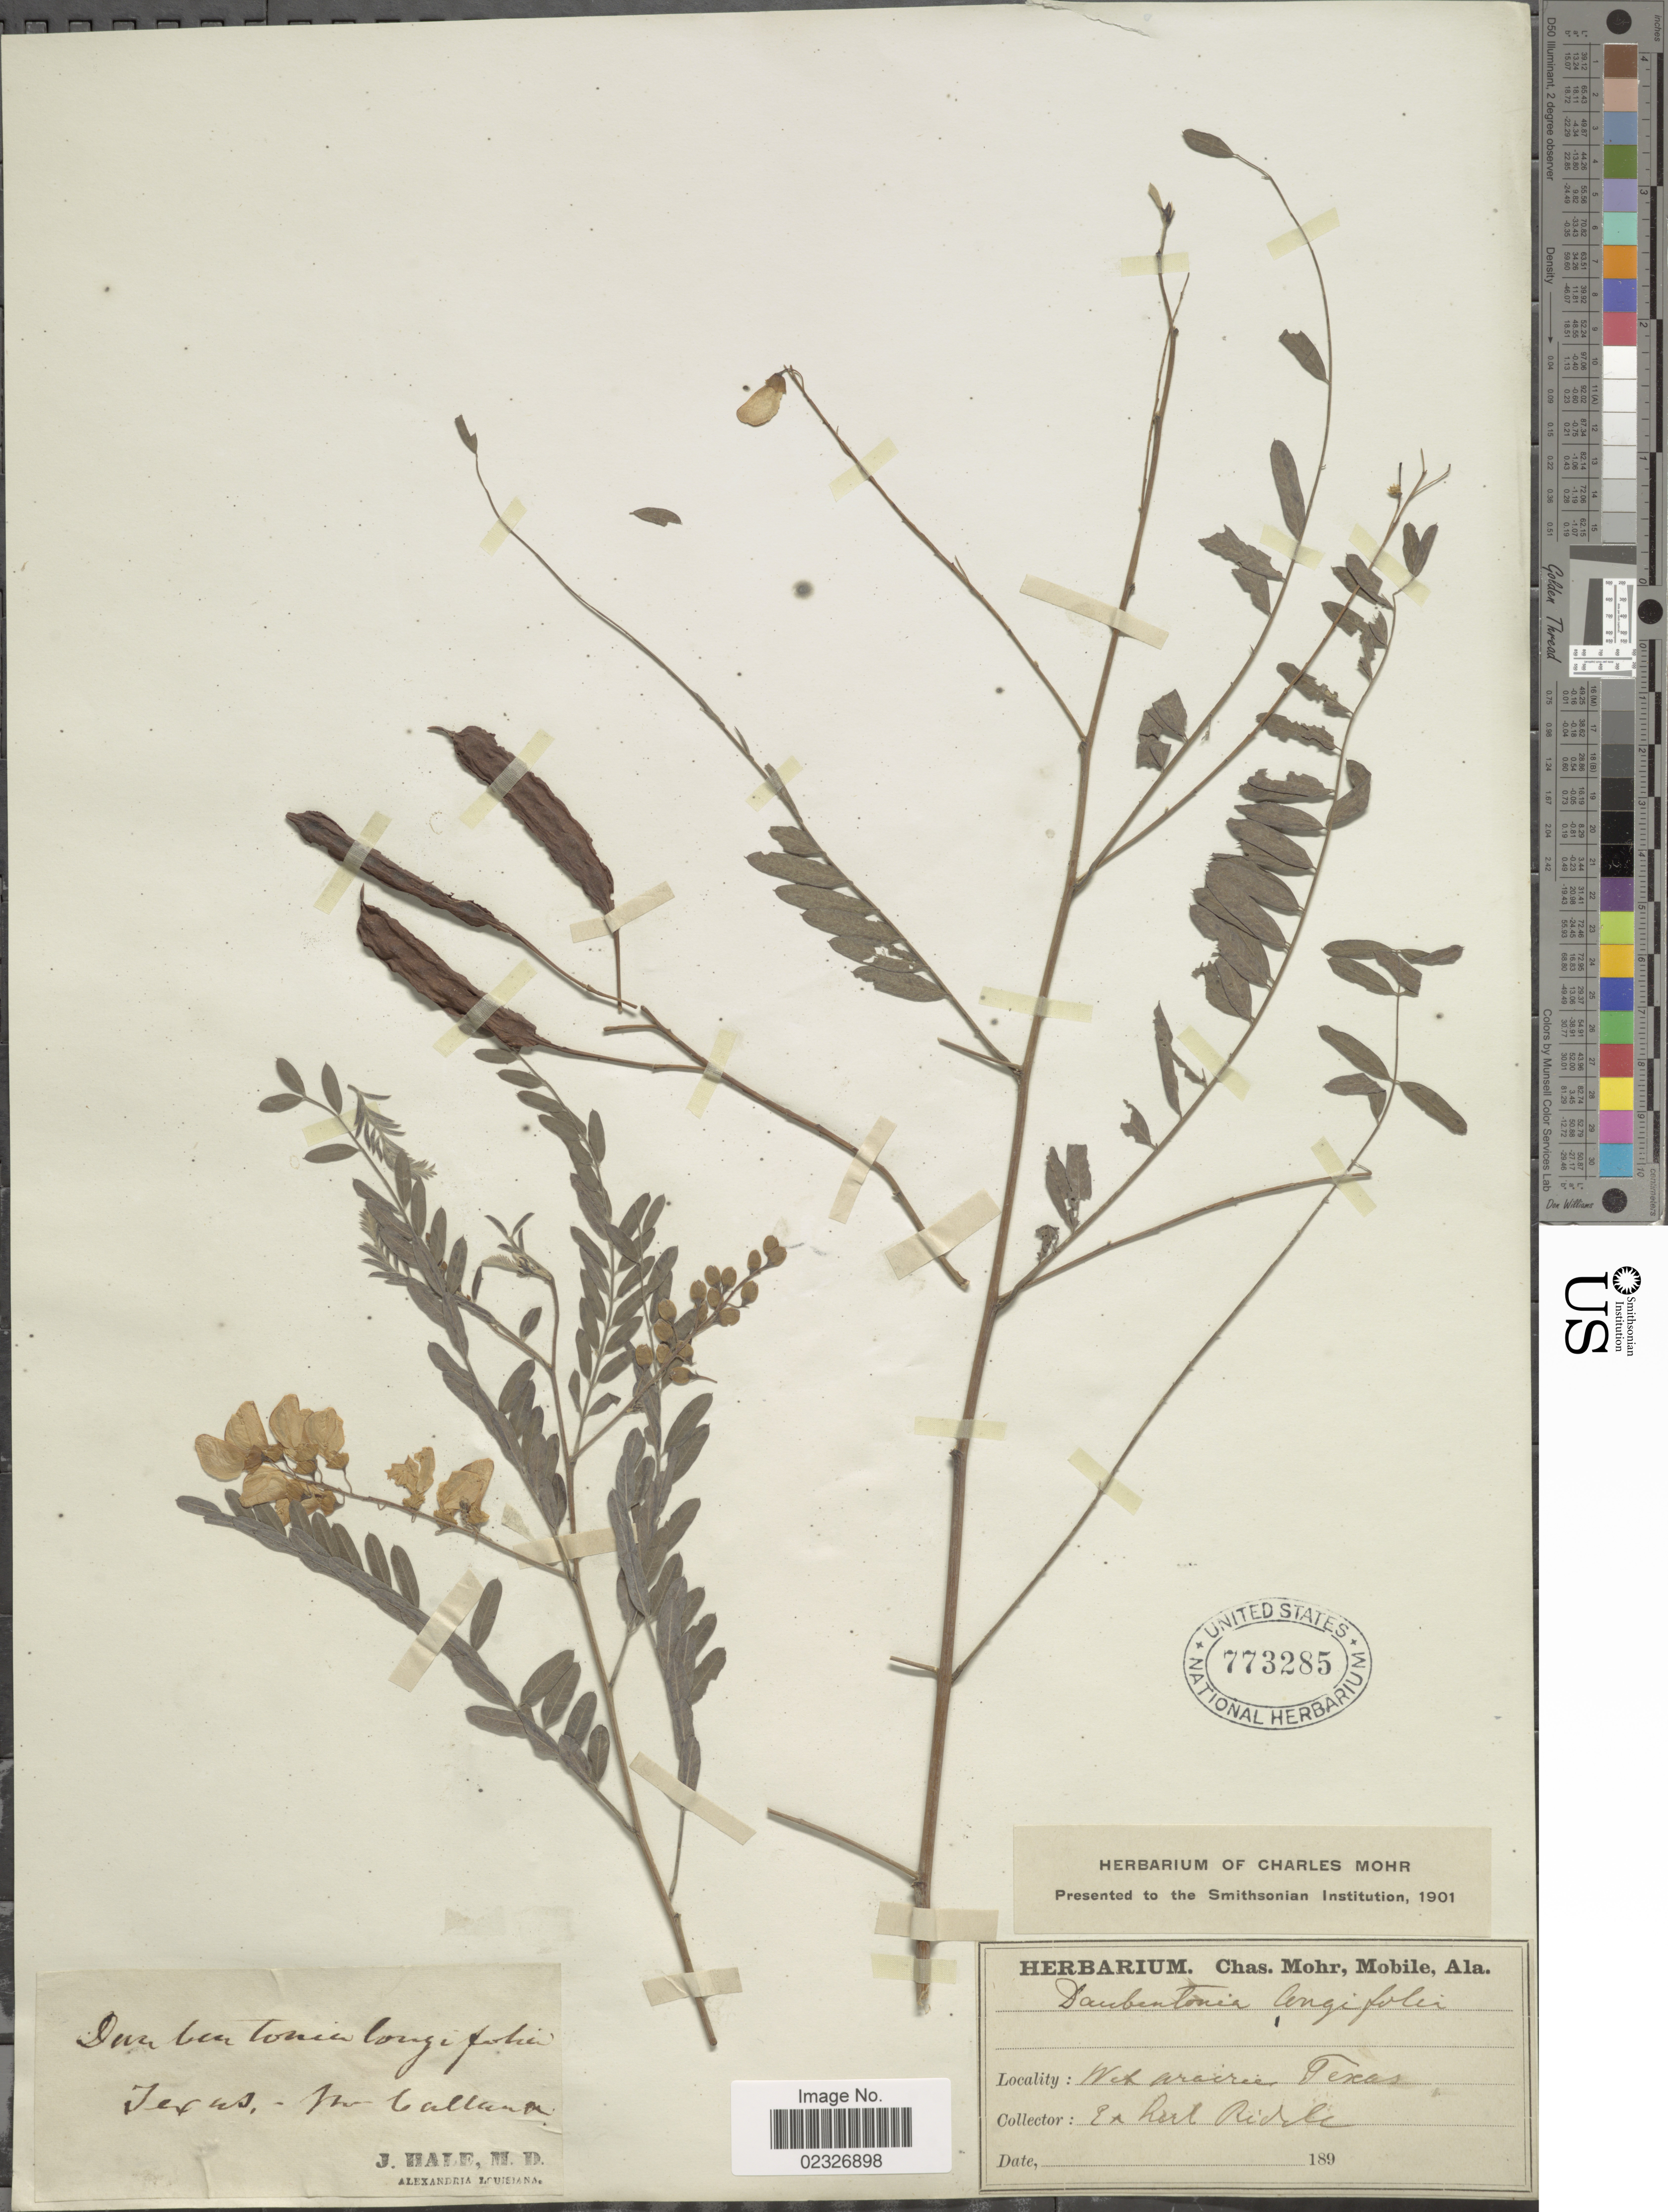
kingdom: Plantae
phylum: Tracheophyta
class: Magnoliopsida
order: Fabales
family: Fabaceae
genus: Sesbania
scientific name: Sesbania drummondii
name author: (Rydb.) Cory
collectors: J. Hale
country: United States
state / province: Texas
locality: Nr. Callana.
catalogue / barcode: US 773285